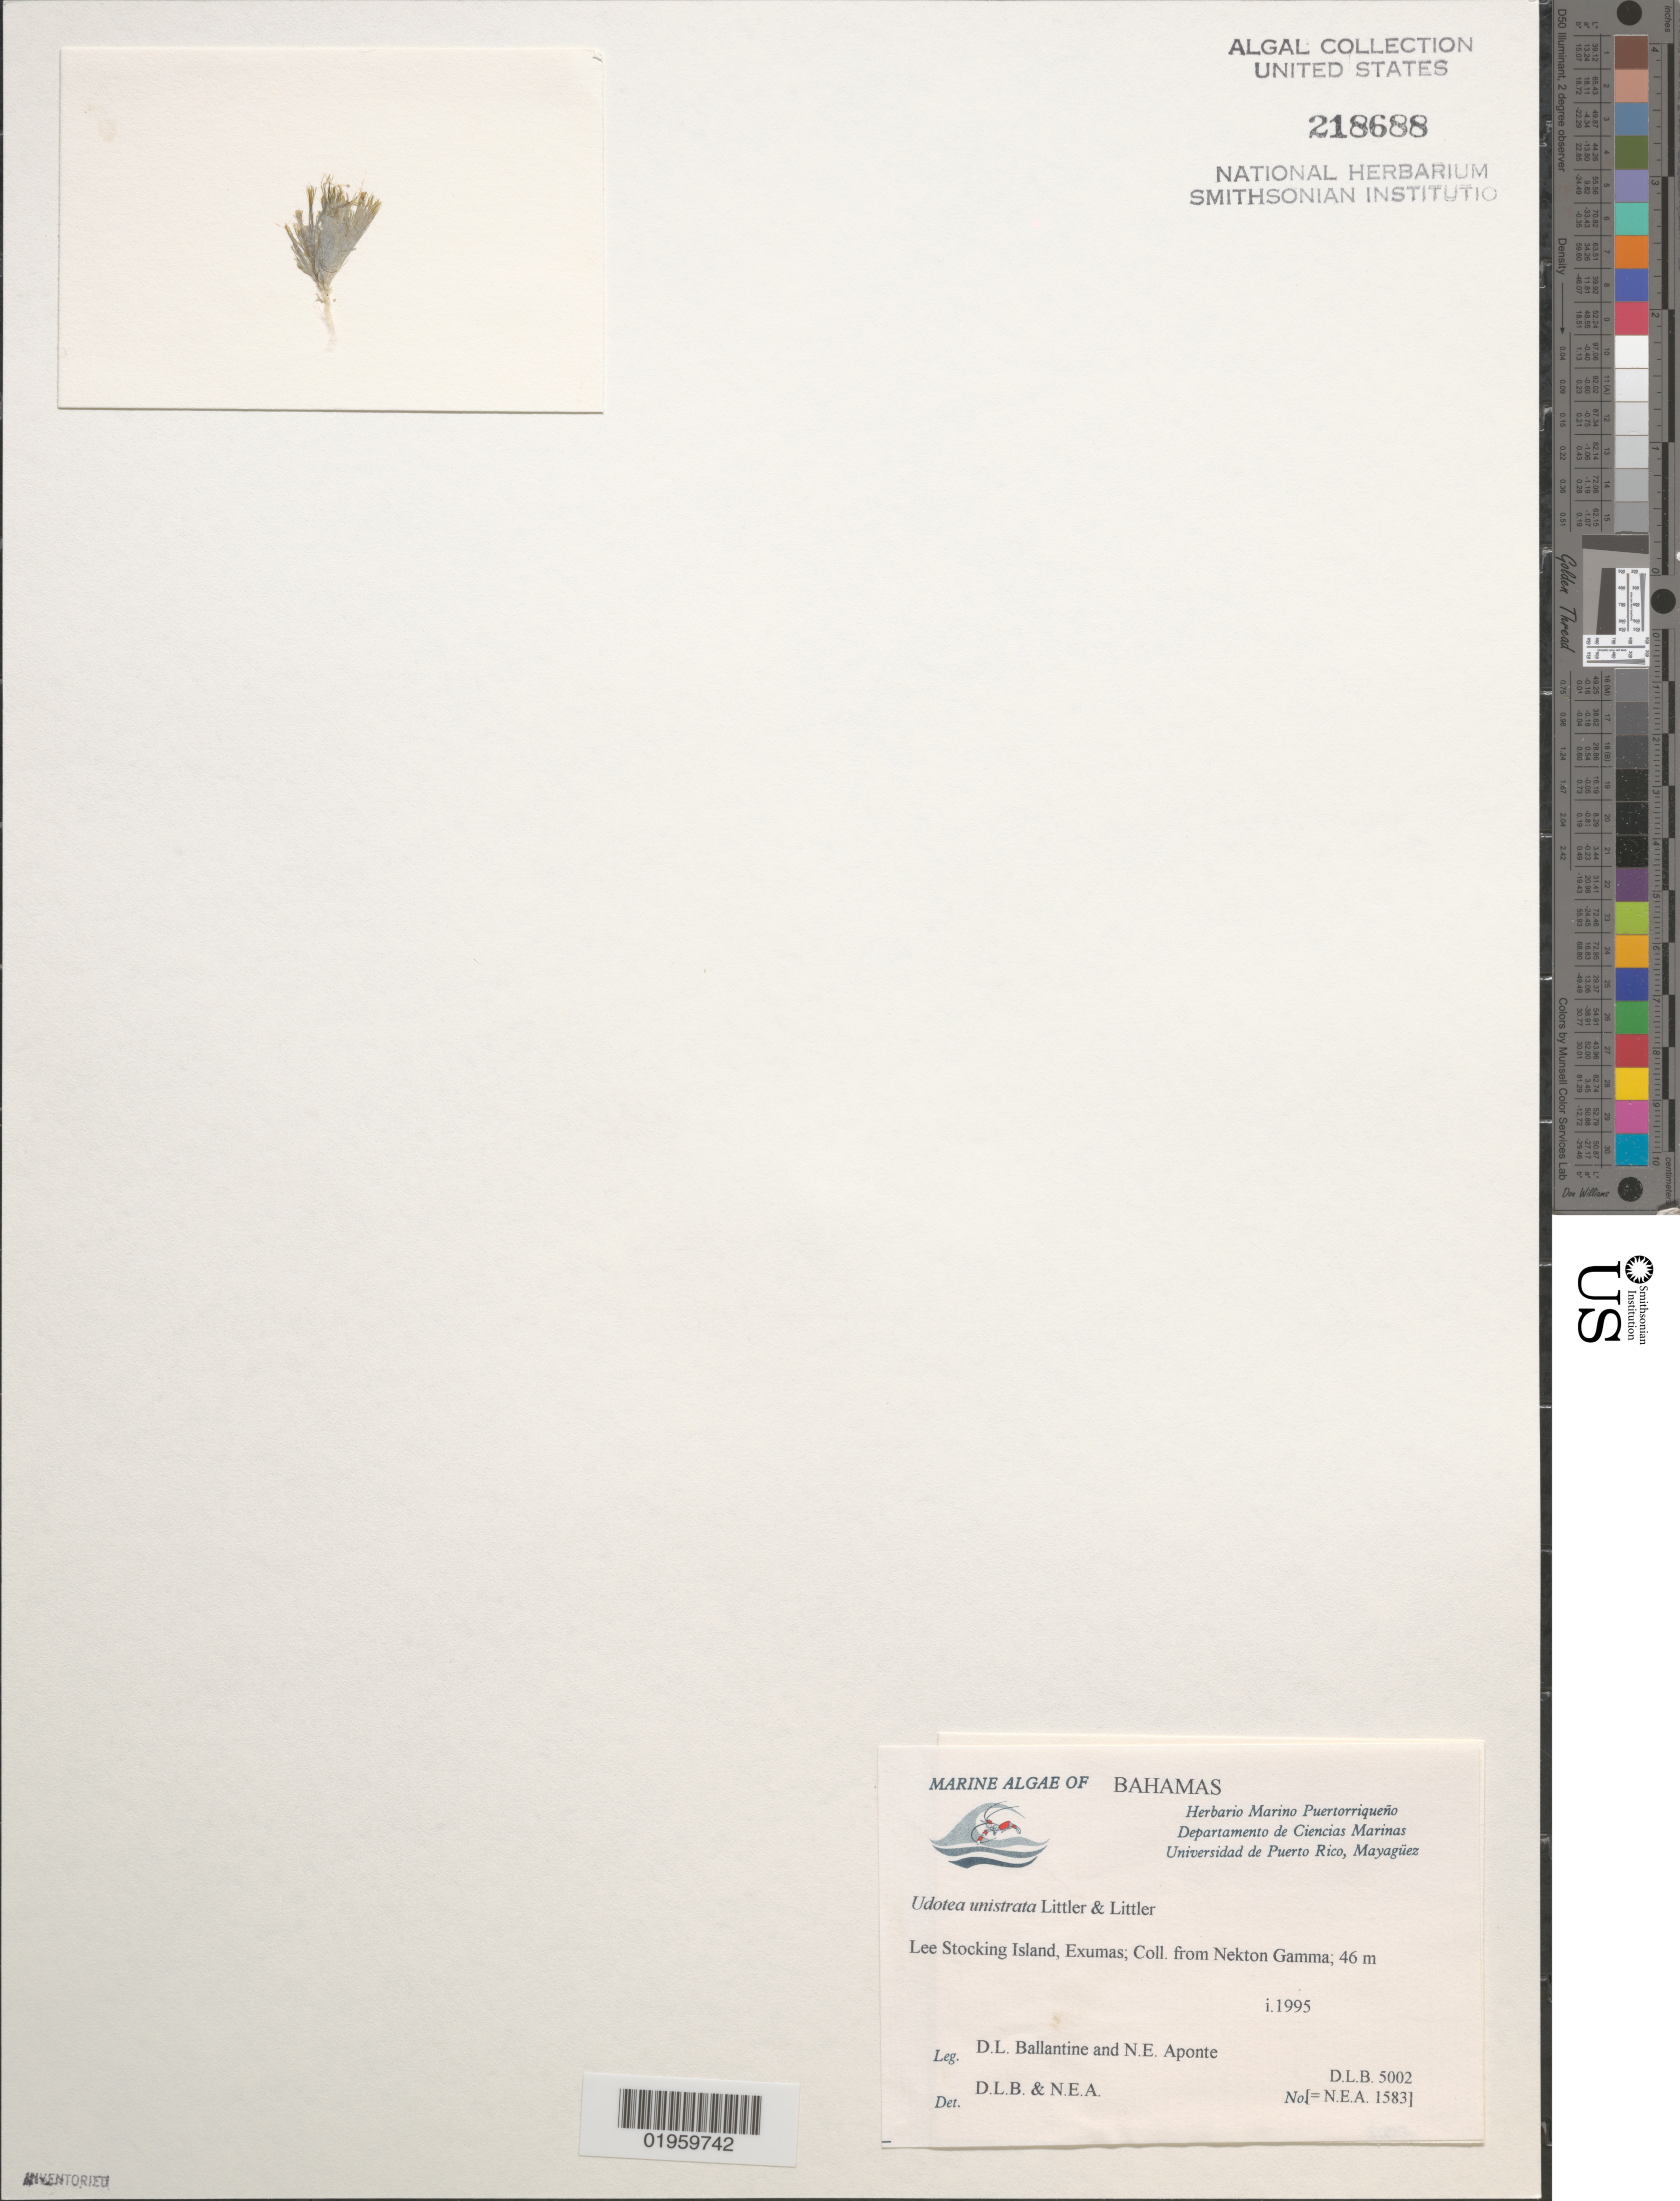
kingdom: Plantae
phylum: Chlorophyta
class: Ulvophyceae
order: Bryopsidales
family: Udoteaceae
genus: Udotea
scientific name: Udotea unistratea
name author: D.S. Littler & Littler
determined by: Ballantine, D. L.; Aponte, N. E.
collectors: D.L. Ballantine & N. E. Aponte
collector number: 5002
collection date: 1995-01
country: Bahamas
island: Lee Stocking Island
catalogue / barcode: US 218688